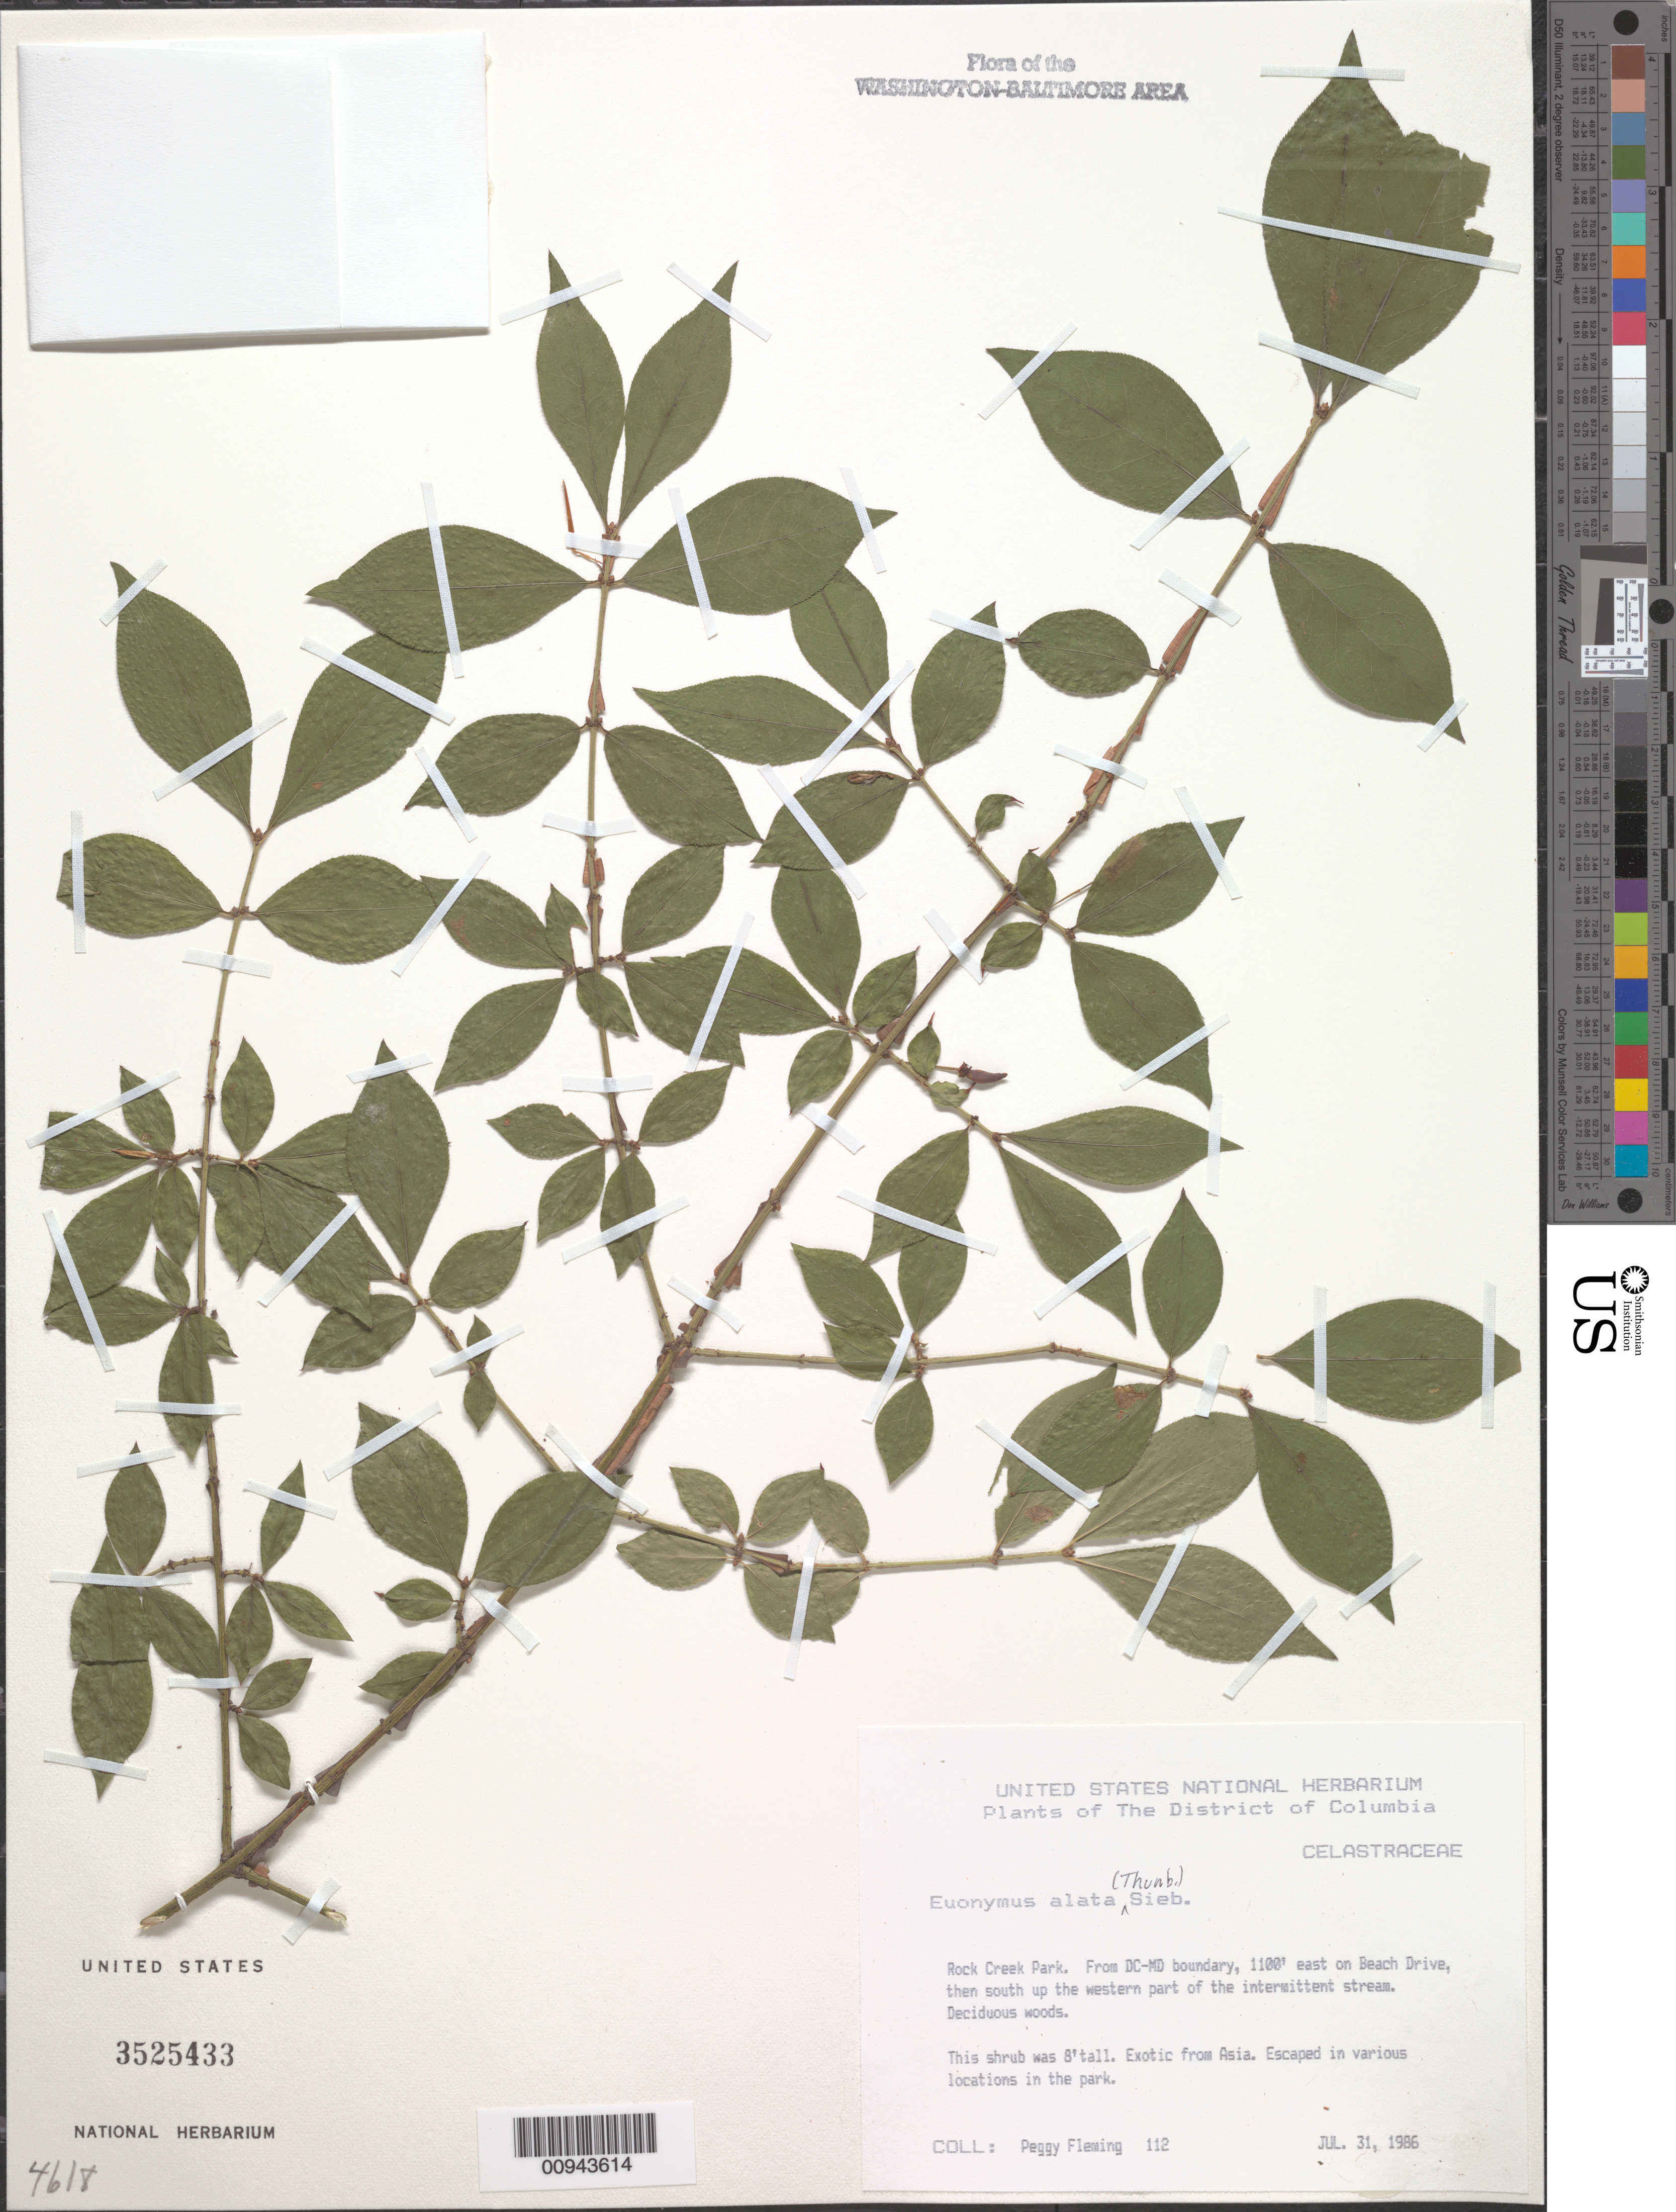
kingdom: Plantae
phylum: Tracheophyta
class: Magnoliopsida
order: Celastrales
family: Celastraceae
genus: Euonymus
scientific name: Euonymus alatus Elmer, nom. illeg.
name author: Elmer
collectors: P. Fleming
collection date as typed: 31 Jul 1986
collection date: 1986-07-31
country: United States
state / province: District of Columbia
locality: Rock Creek Park. From DC-MD boundary, 1100' east of Beach Drive, then south up he western part of the intermittent stream.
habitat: Deciduous woods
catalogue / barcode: US 3525433